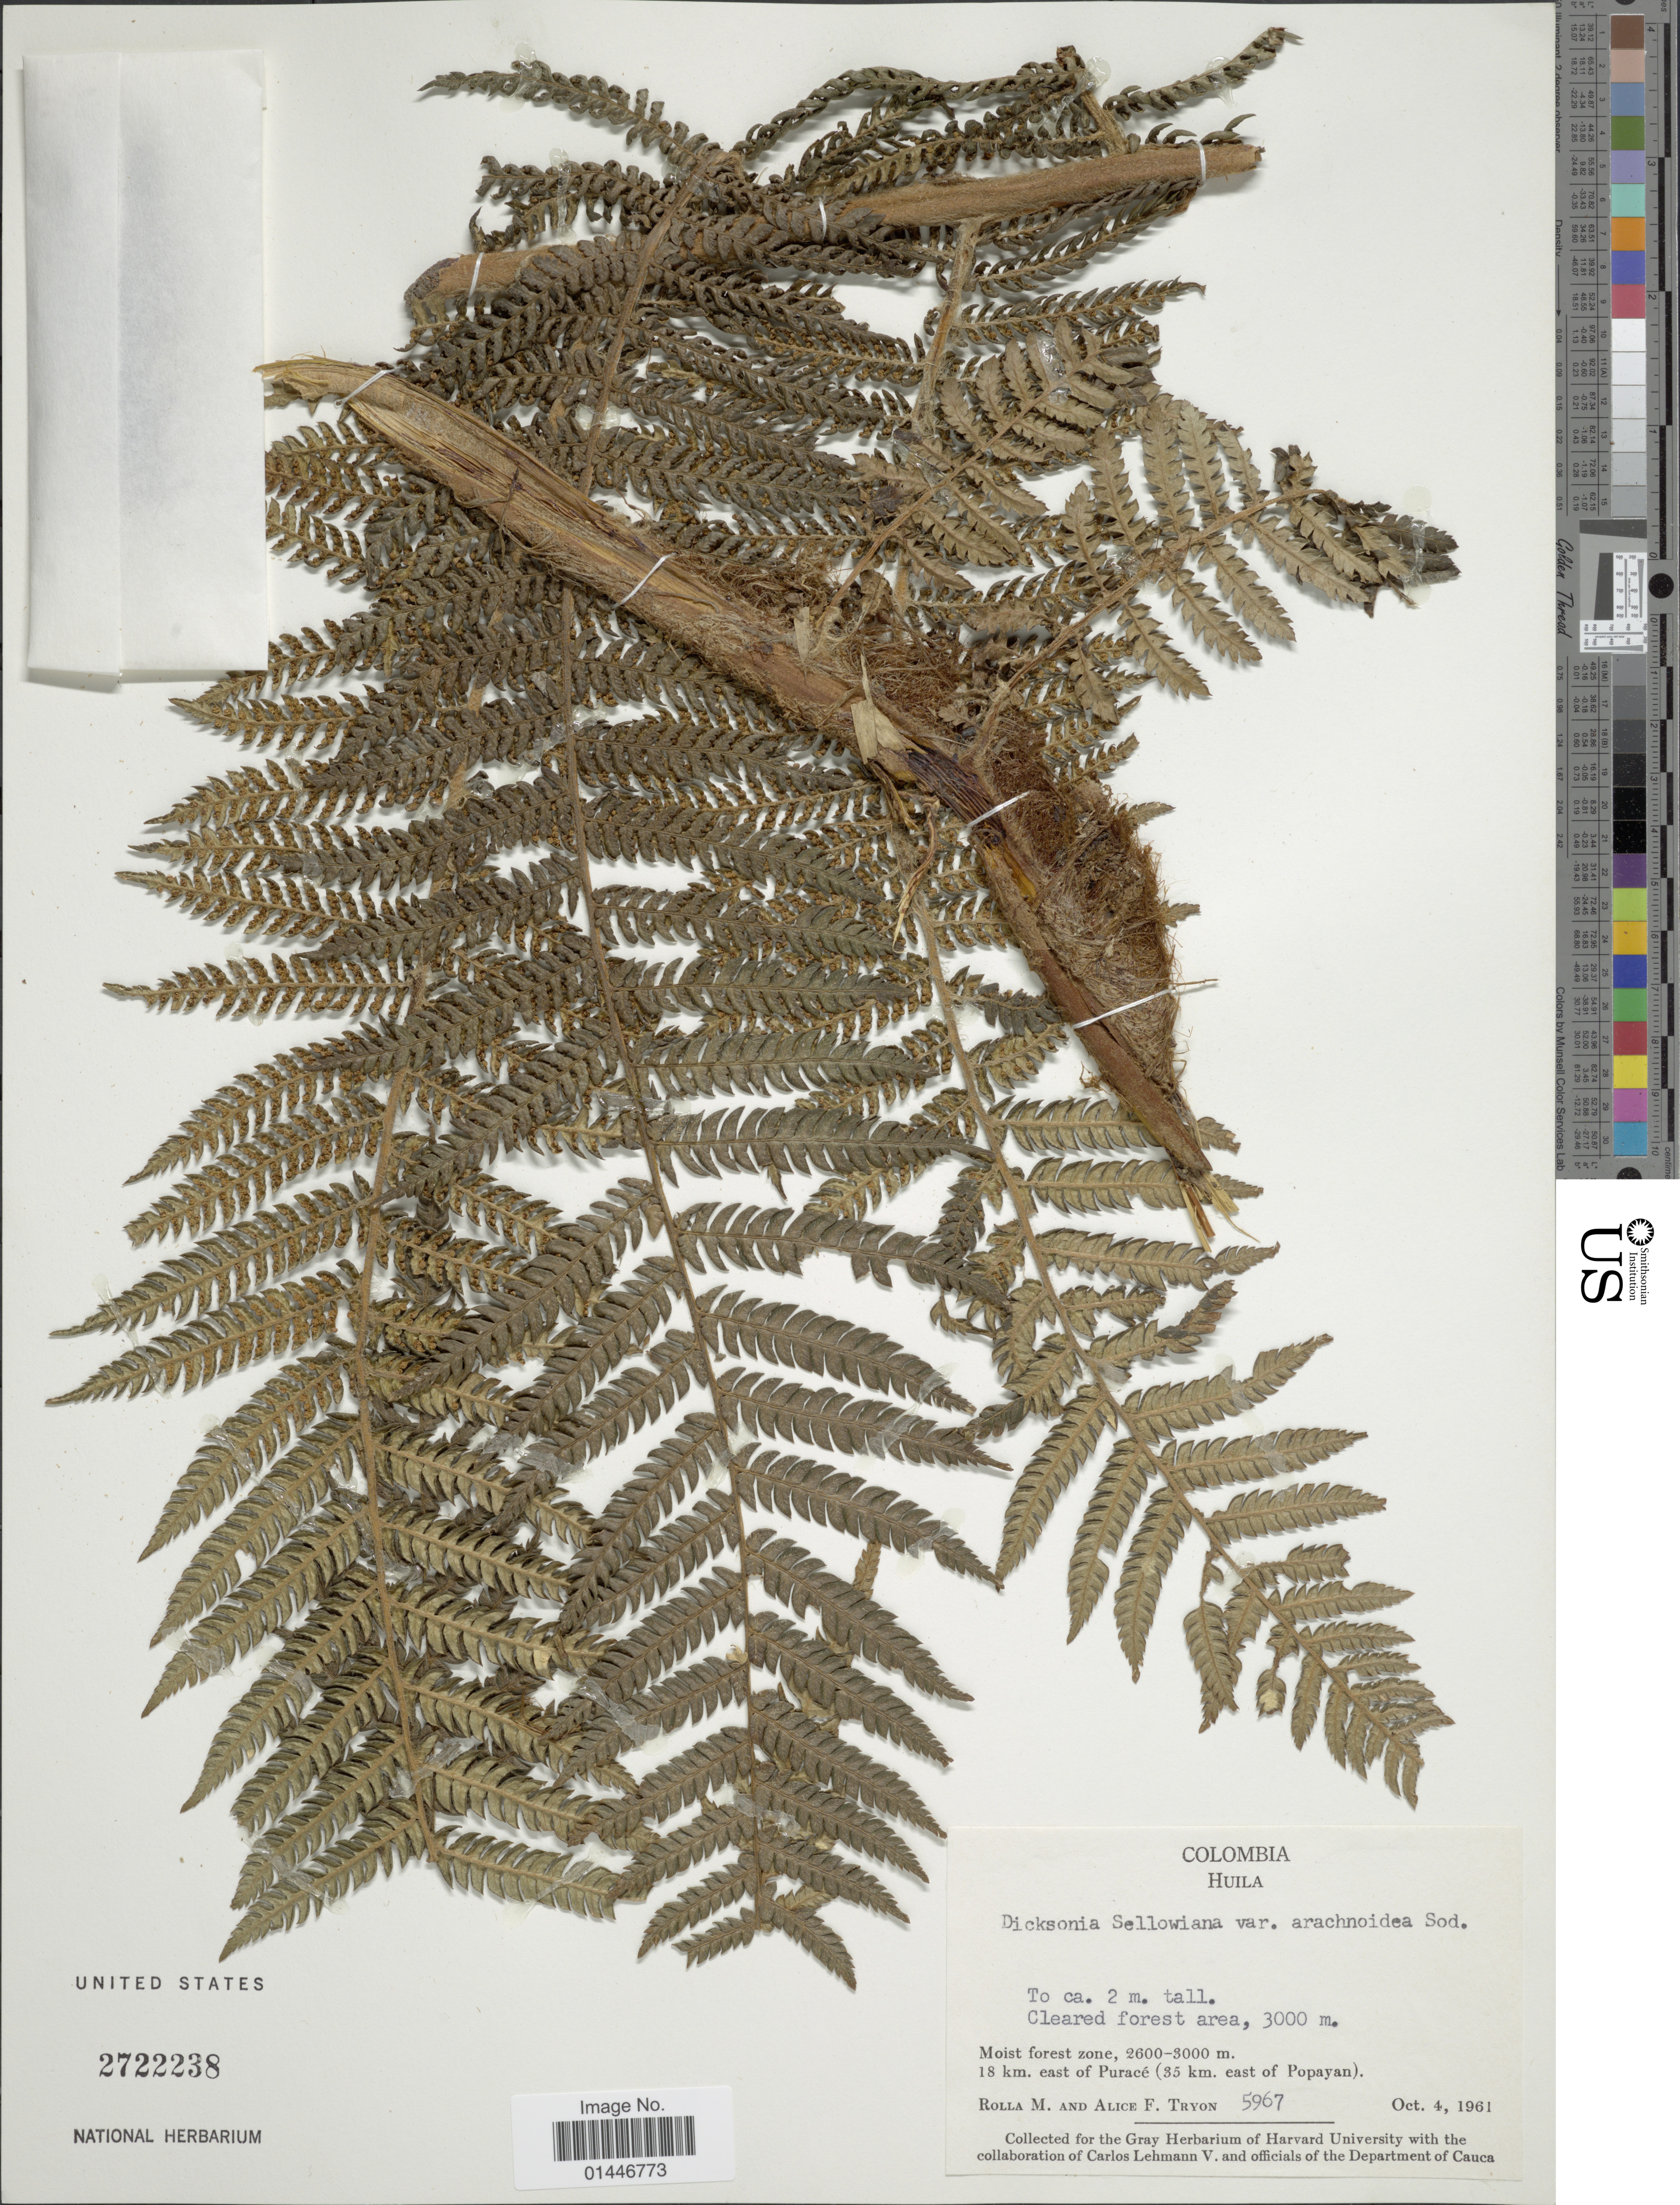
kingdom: Plantae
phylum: Tracheophyta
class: Polypodiopsida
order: Cyatheales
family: Dicksoniaceae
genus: Dicksonia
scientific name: Dicksonia karsteniana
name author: Klotzsch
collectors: R. M. Tryon & A. F. Tryon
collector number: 5967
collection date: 1961-10-04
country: Colombia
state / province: Huila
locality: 18 km east of Purace (35 km east of Popayan)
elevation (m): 2600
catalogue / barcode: US 2722238